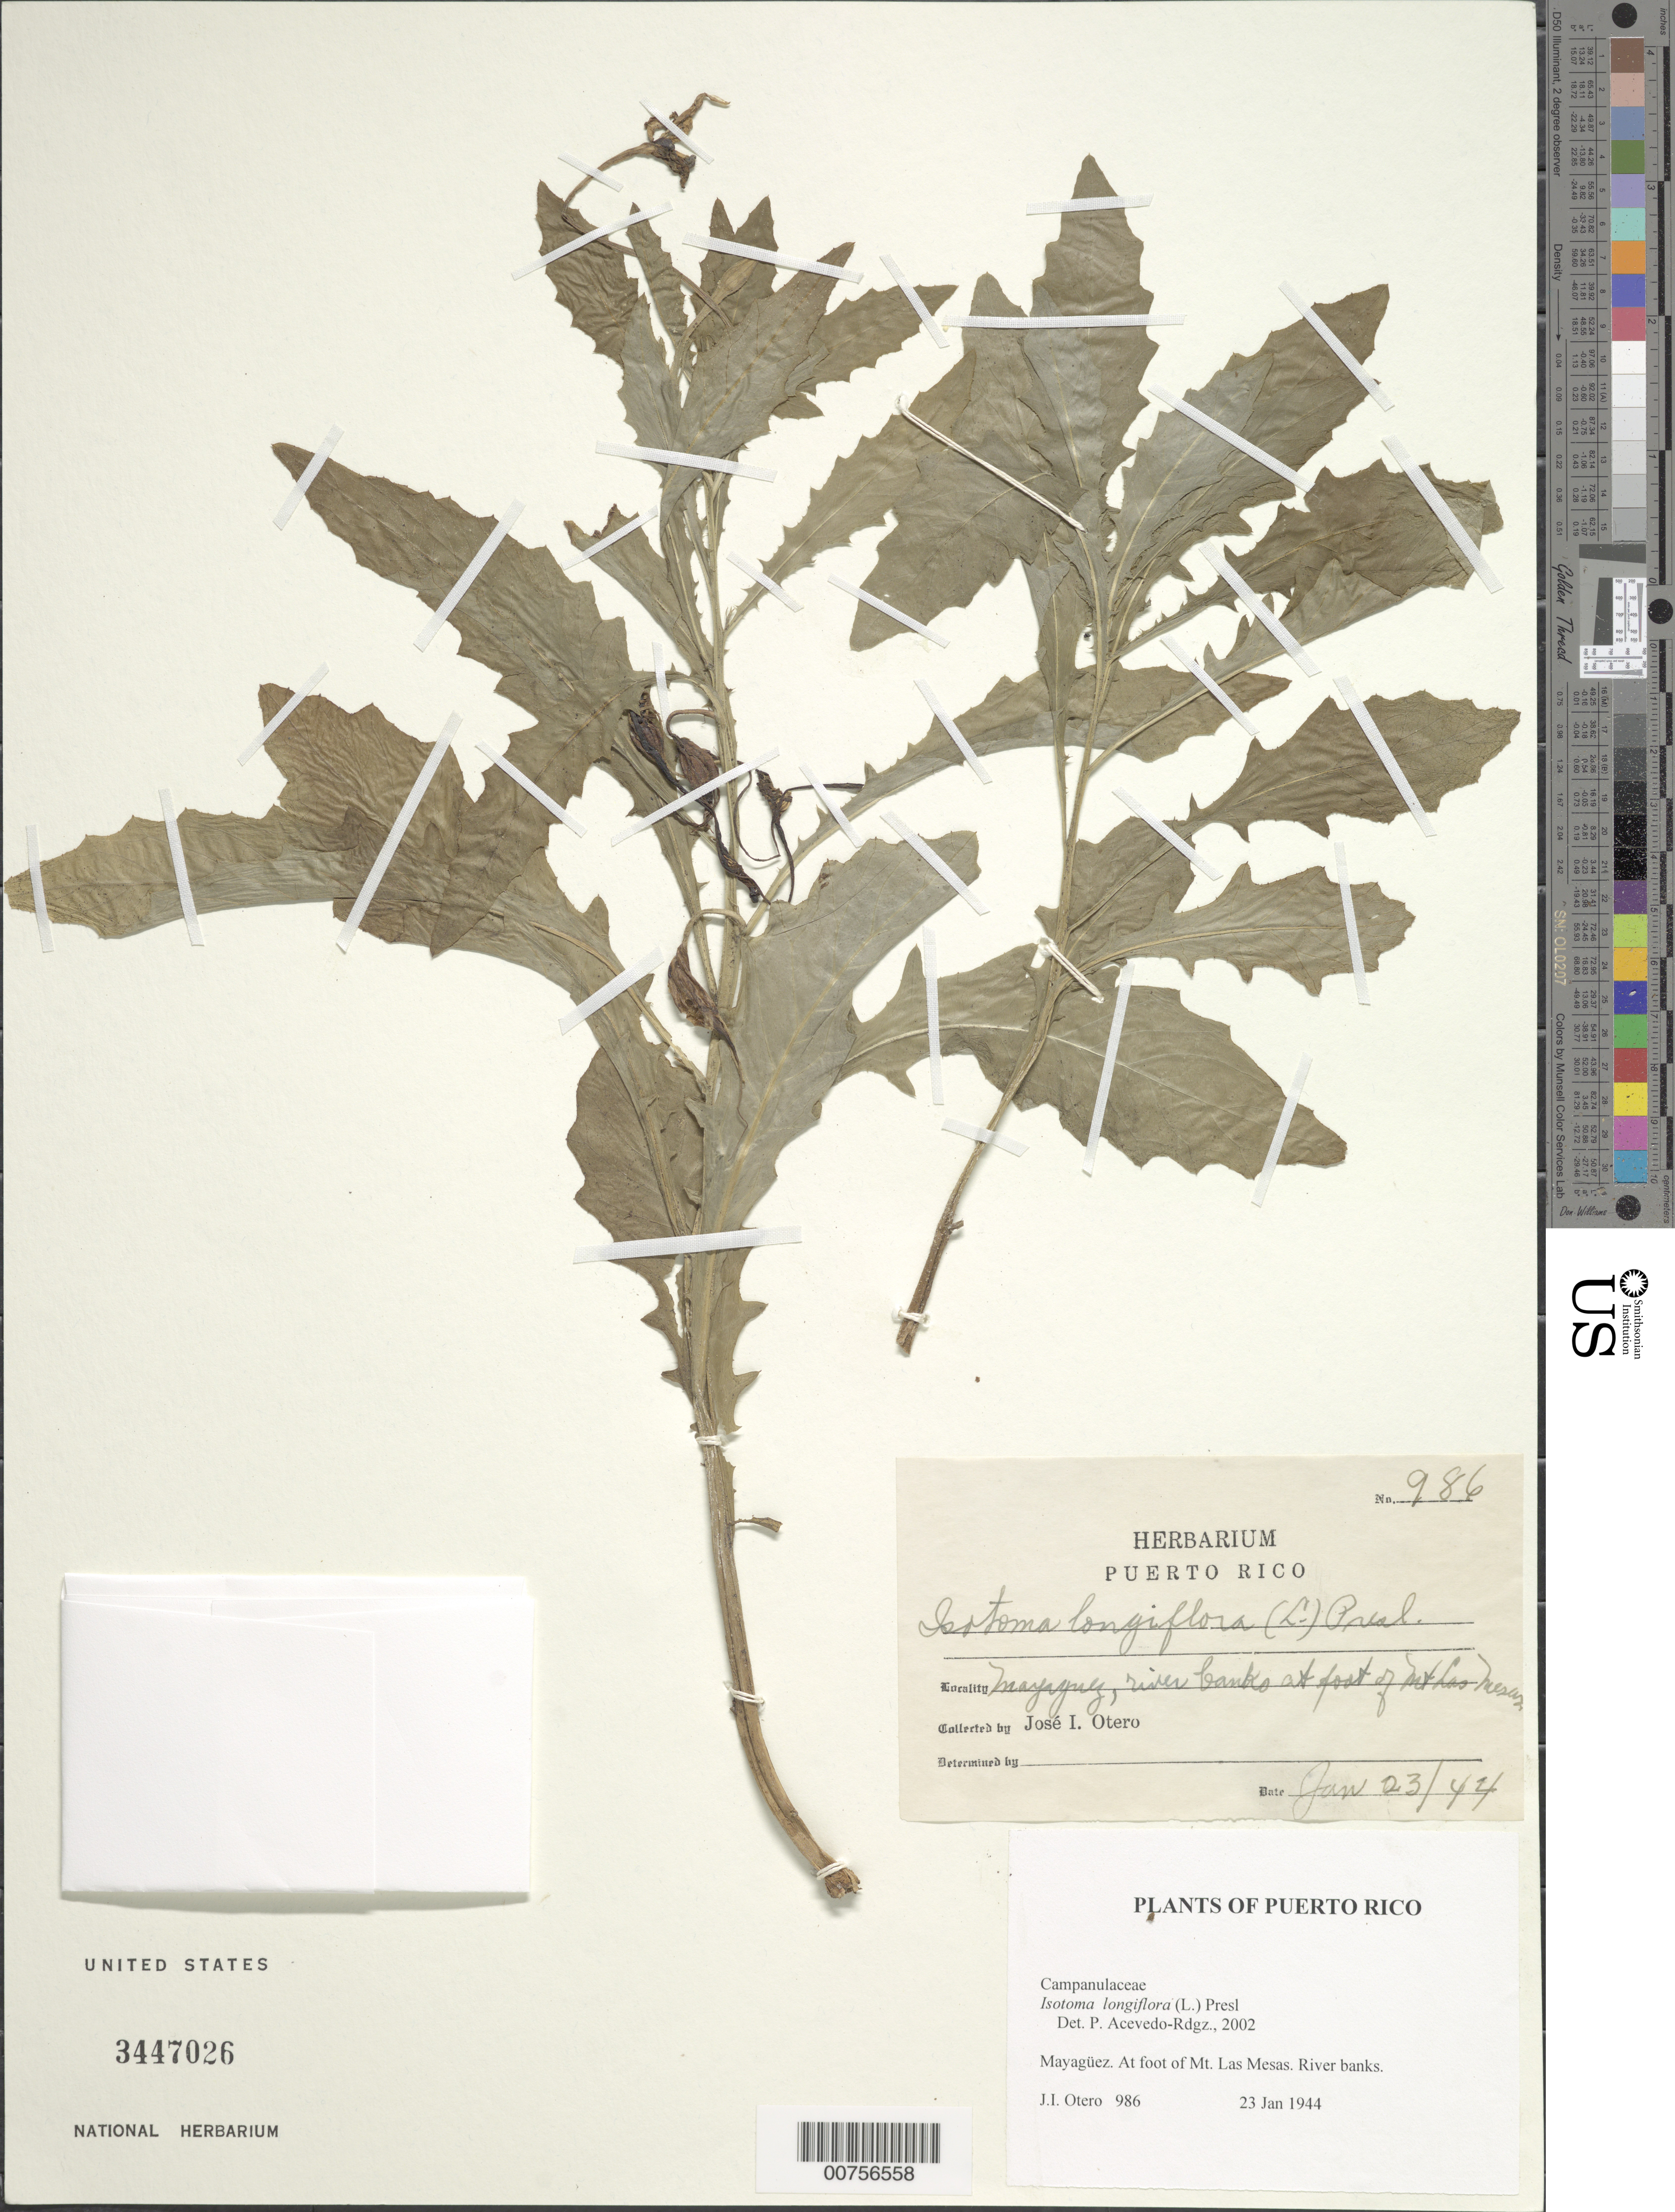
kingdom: Plantae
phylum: Tracheophyta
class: Magnoliopsida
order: Asterales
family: Campanulaceae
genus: Isotoma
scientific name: Isotoma longiflora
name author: (L.) C. Presl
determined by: Acevedo-Rodríguez, P., (BOT), Smithsonian Institution - National Museum of Natural History (UNITED STATES)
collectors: J. Otero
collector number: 986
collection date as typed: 23 Jan 1944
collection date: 1944-01-23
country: Puerto Rico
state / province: Mayagüez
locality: Mayagüez. At foot of Mt. Mesas. River banks.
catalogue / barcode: US 3447026